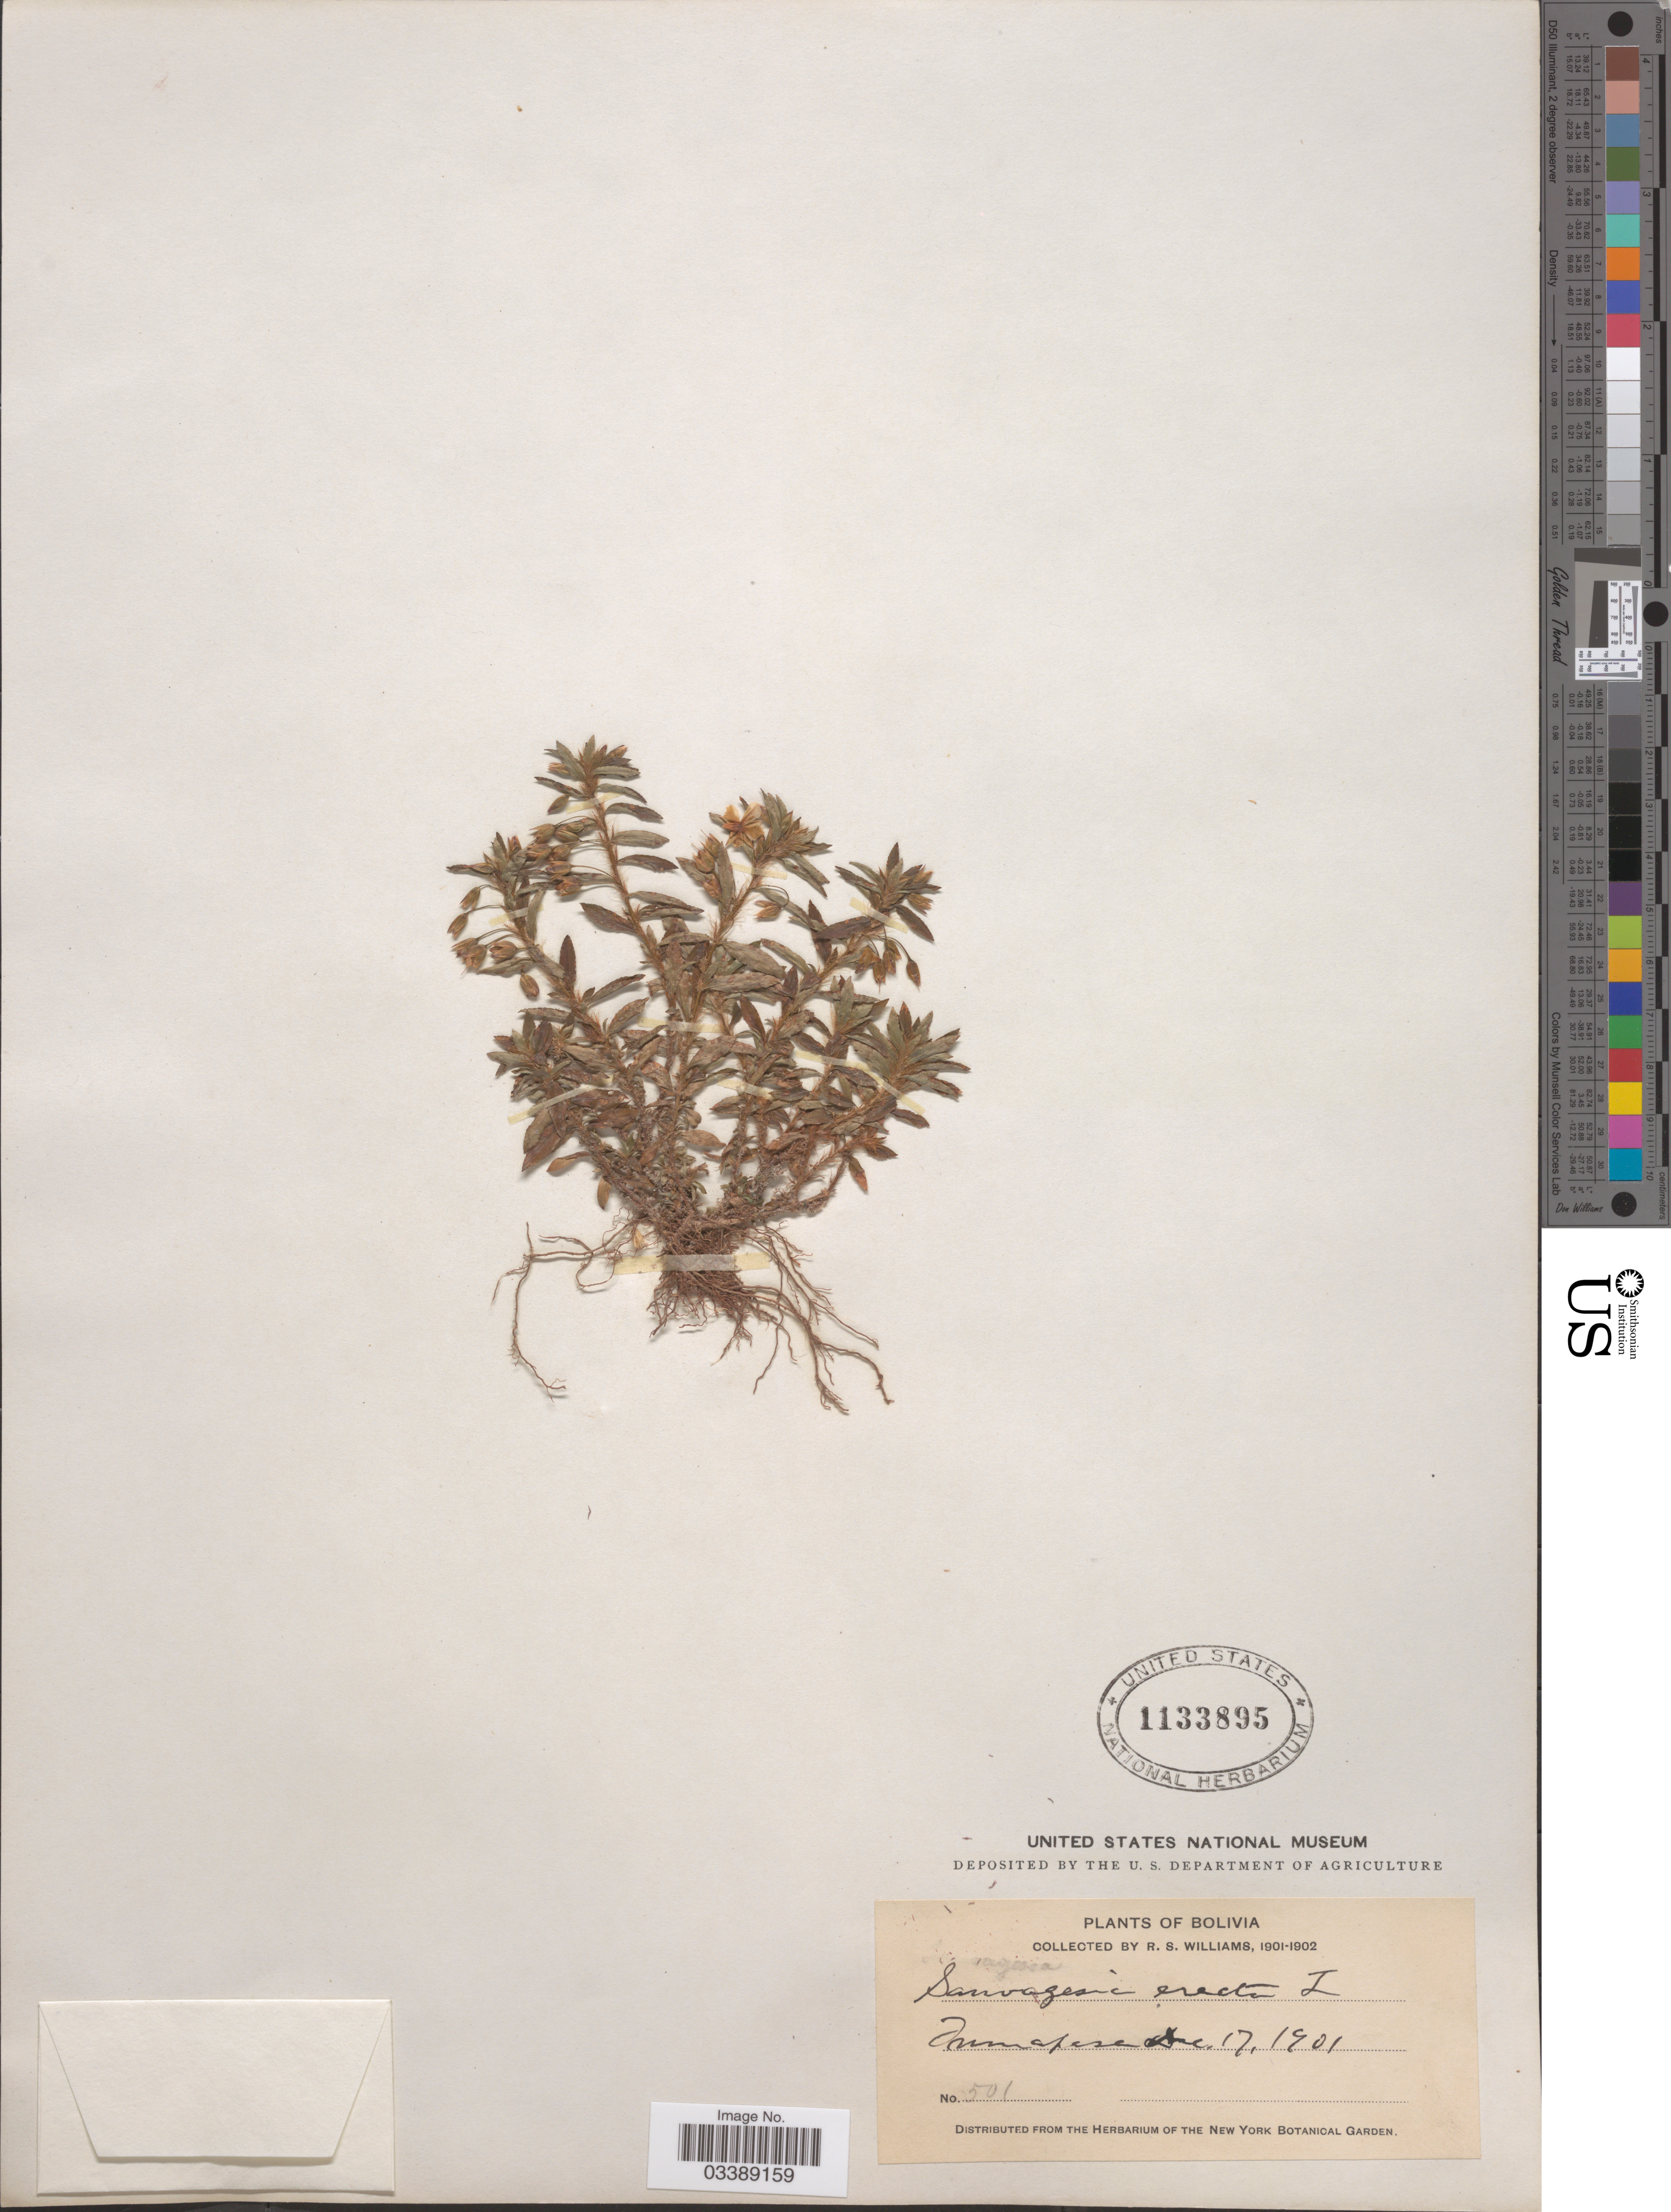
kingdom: Plantae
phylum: Tracheophyta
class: Magnoliopsida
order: Malpighiales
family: Ochnaceae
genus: Sauvagesia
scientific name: Sauvagesia erecta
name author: L.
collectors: R. S. Williams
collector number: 501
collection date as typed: Dec. 17, 1901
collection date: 1901-12-17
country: Bolivia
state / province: La Paz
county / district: Iturralde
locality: Tumupasa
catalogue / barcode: US 1133895